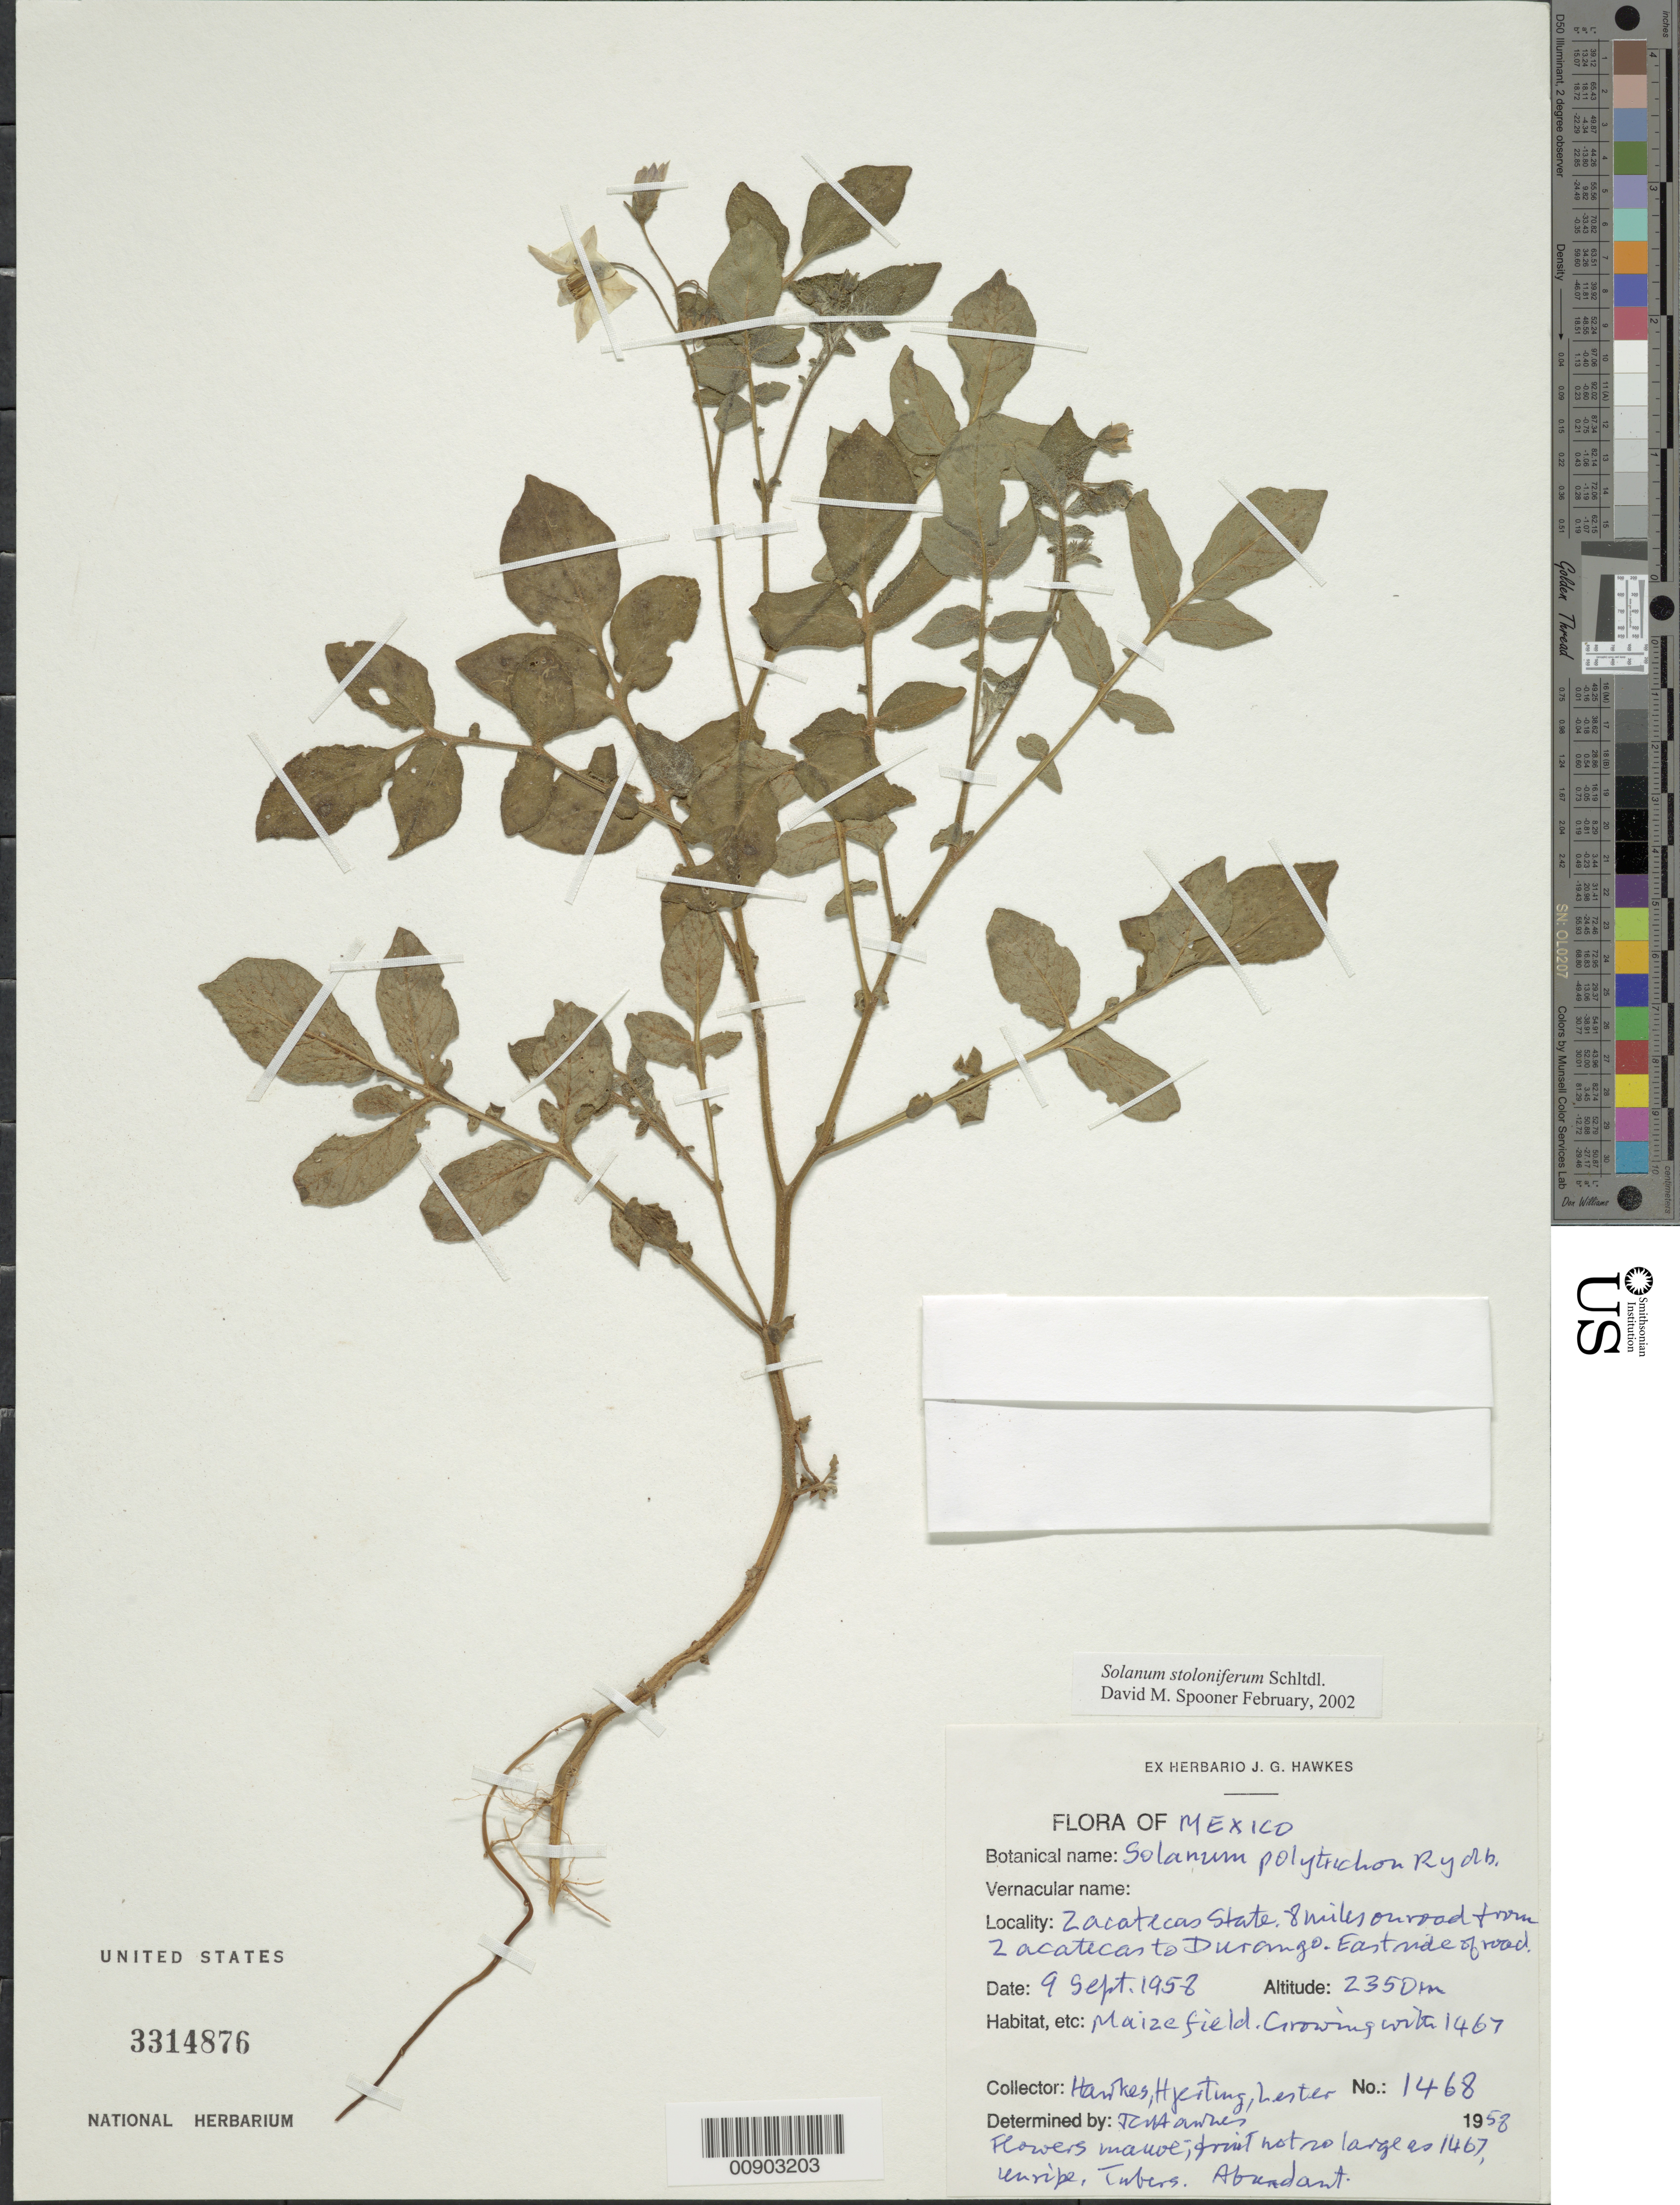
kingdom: Plantae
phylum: Tracheophyta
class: Magnoliopsida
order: Solanales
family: Solanaceae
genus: Solanum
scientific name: Solanum stoloniferum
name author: Schltdl.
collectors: J. G. Hawkes, J. P. Hjerting & R. Lester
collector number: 1468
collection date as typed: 09 Sep 1958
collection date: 1958-09-09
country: Mexico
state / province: Zacatecas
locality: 8 miles on road from Zacatecas to Durango, east side of road.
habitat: Maize fields.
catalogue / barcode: US 3314876